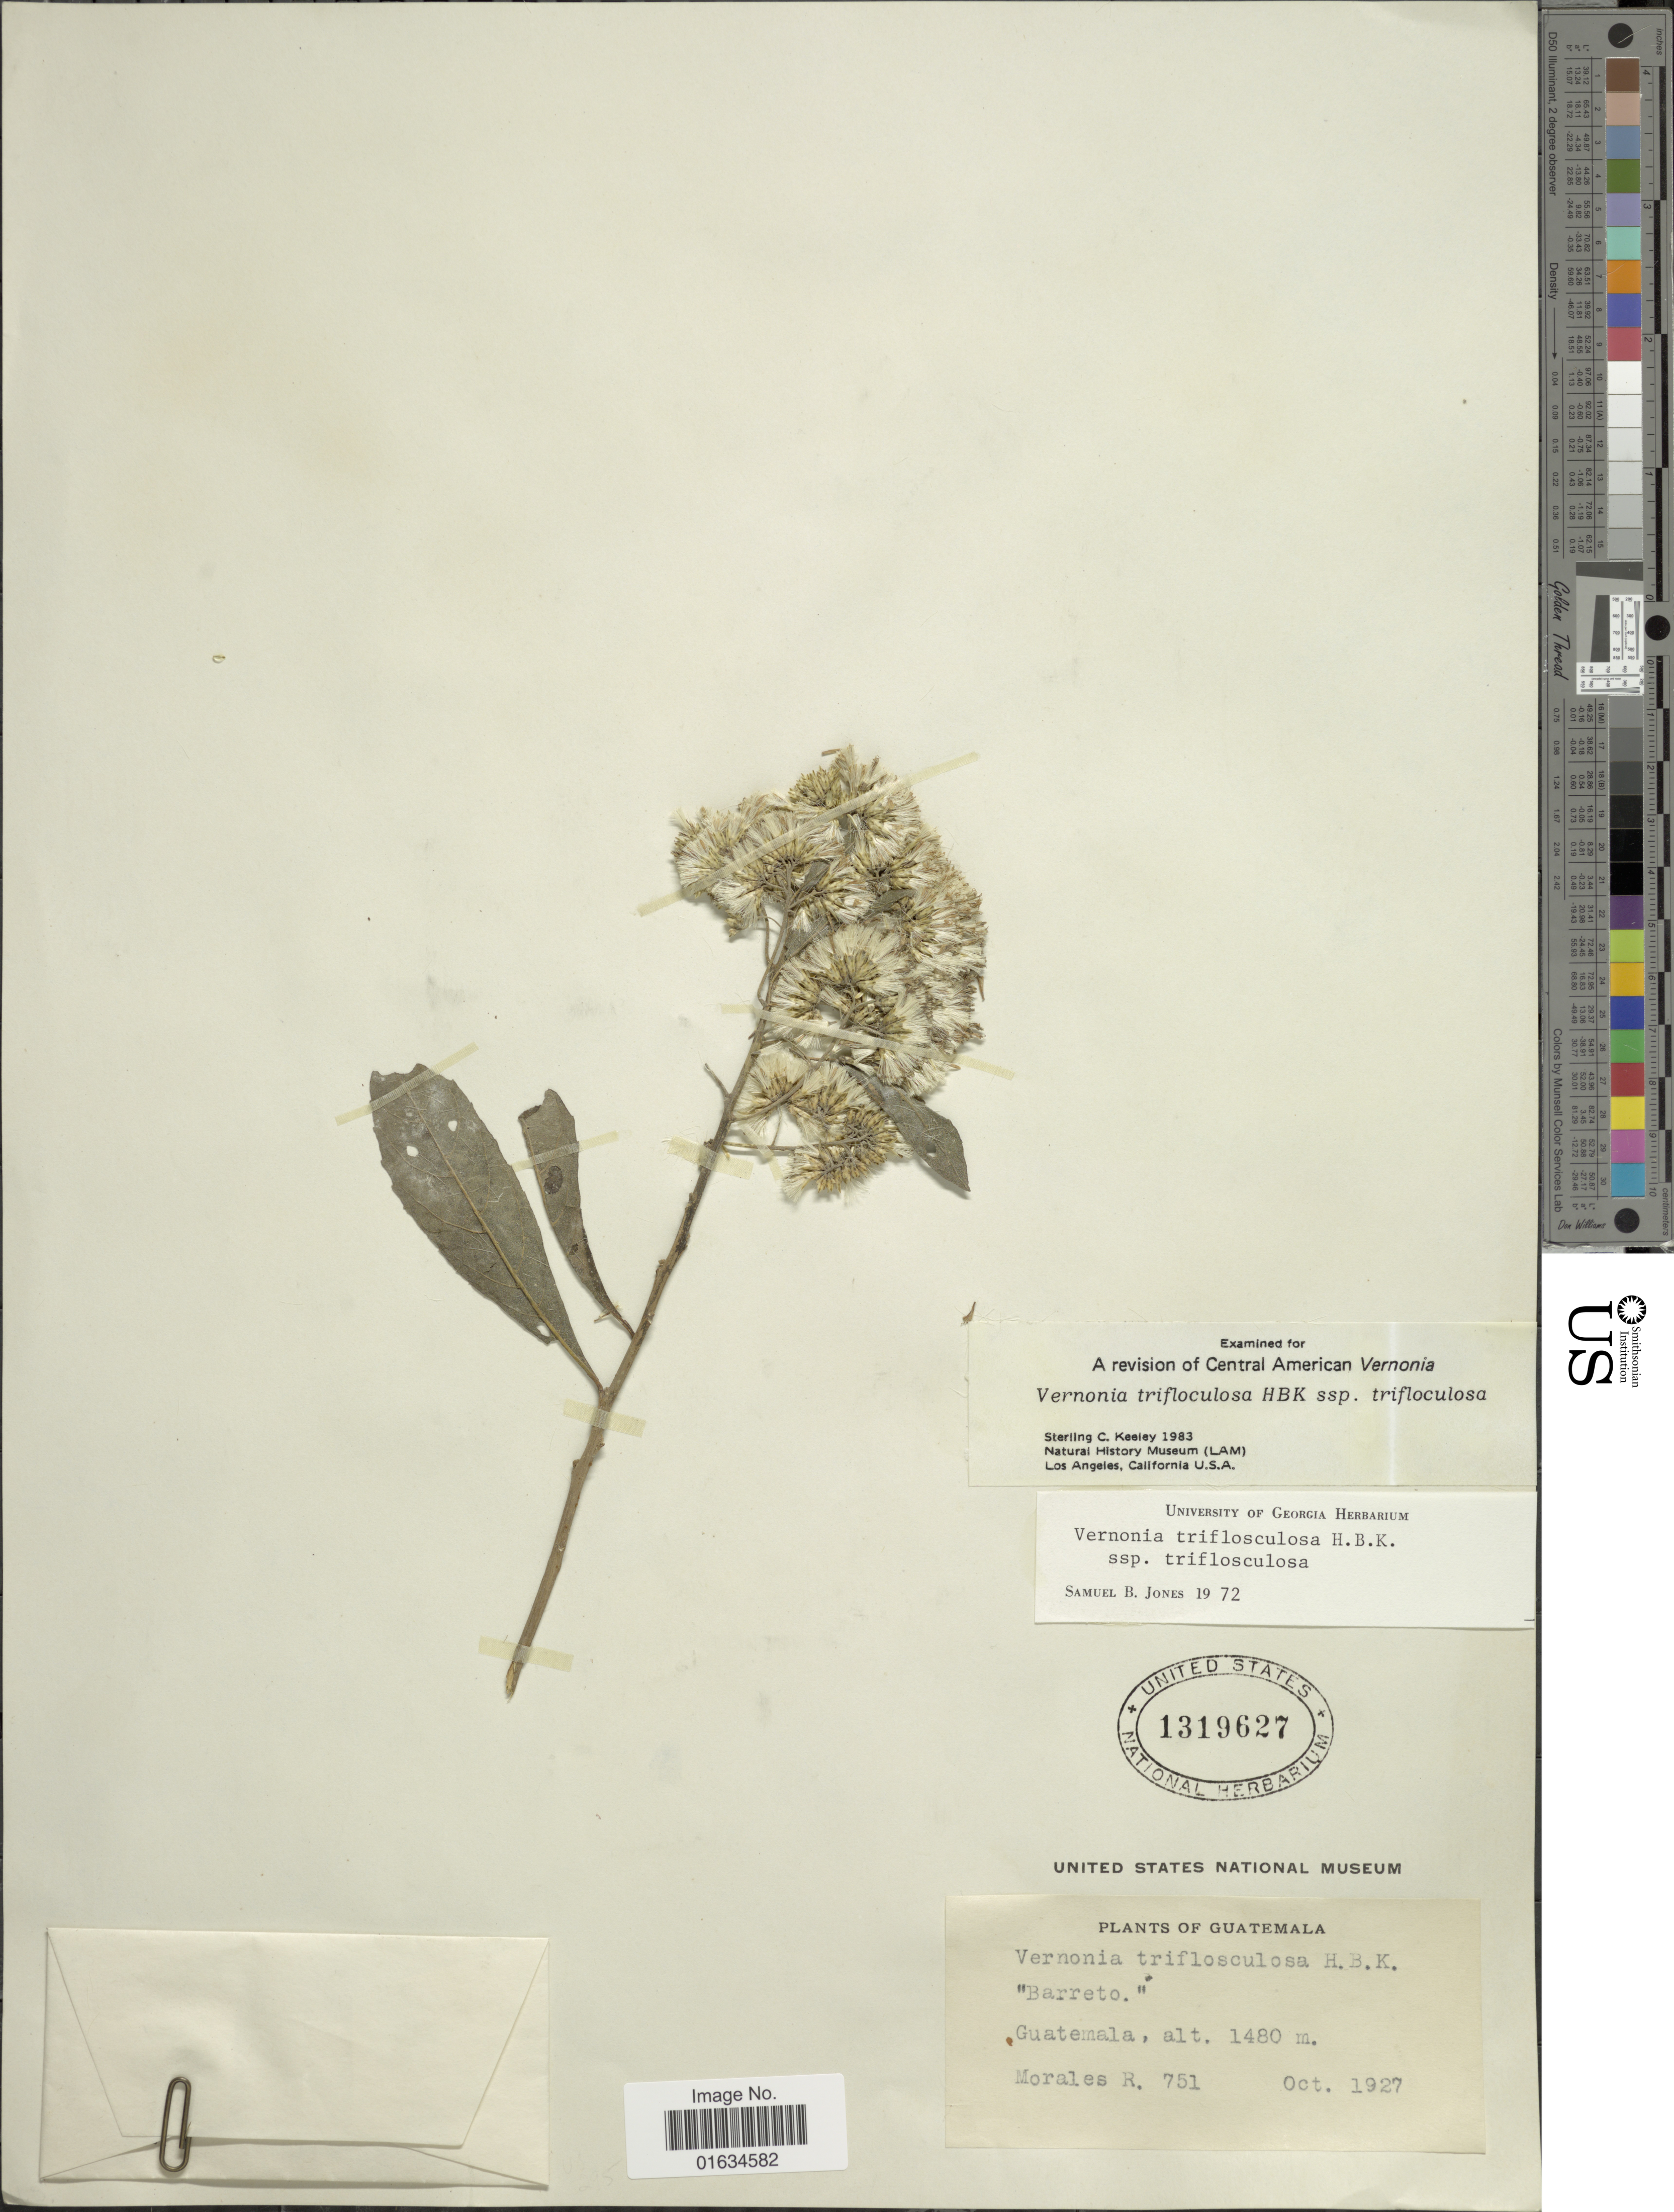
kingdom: Plantae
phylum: Tracheophyta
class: Magnoliopsida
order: Asterales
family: Asteraceae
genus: Eremosis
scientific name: Eremosis triflosculosa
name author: (Kunth) Gleason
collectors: R. Morales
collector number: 751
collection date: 1927-10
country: Guatemala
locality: Barreto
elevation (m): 1480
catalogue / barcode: US 1319627